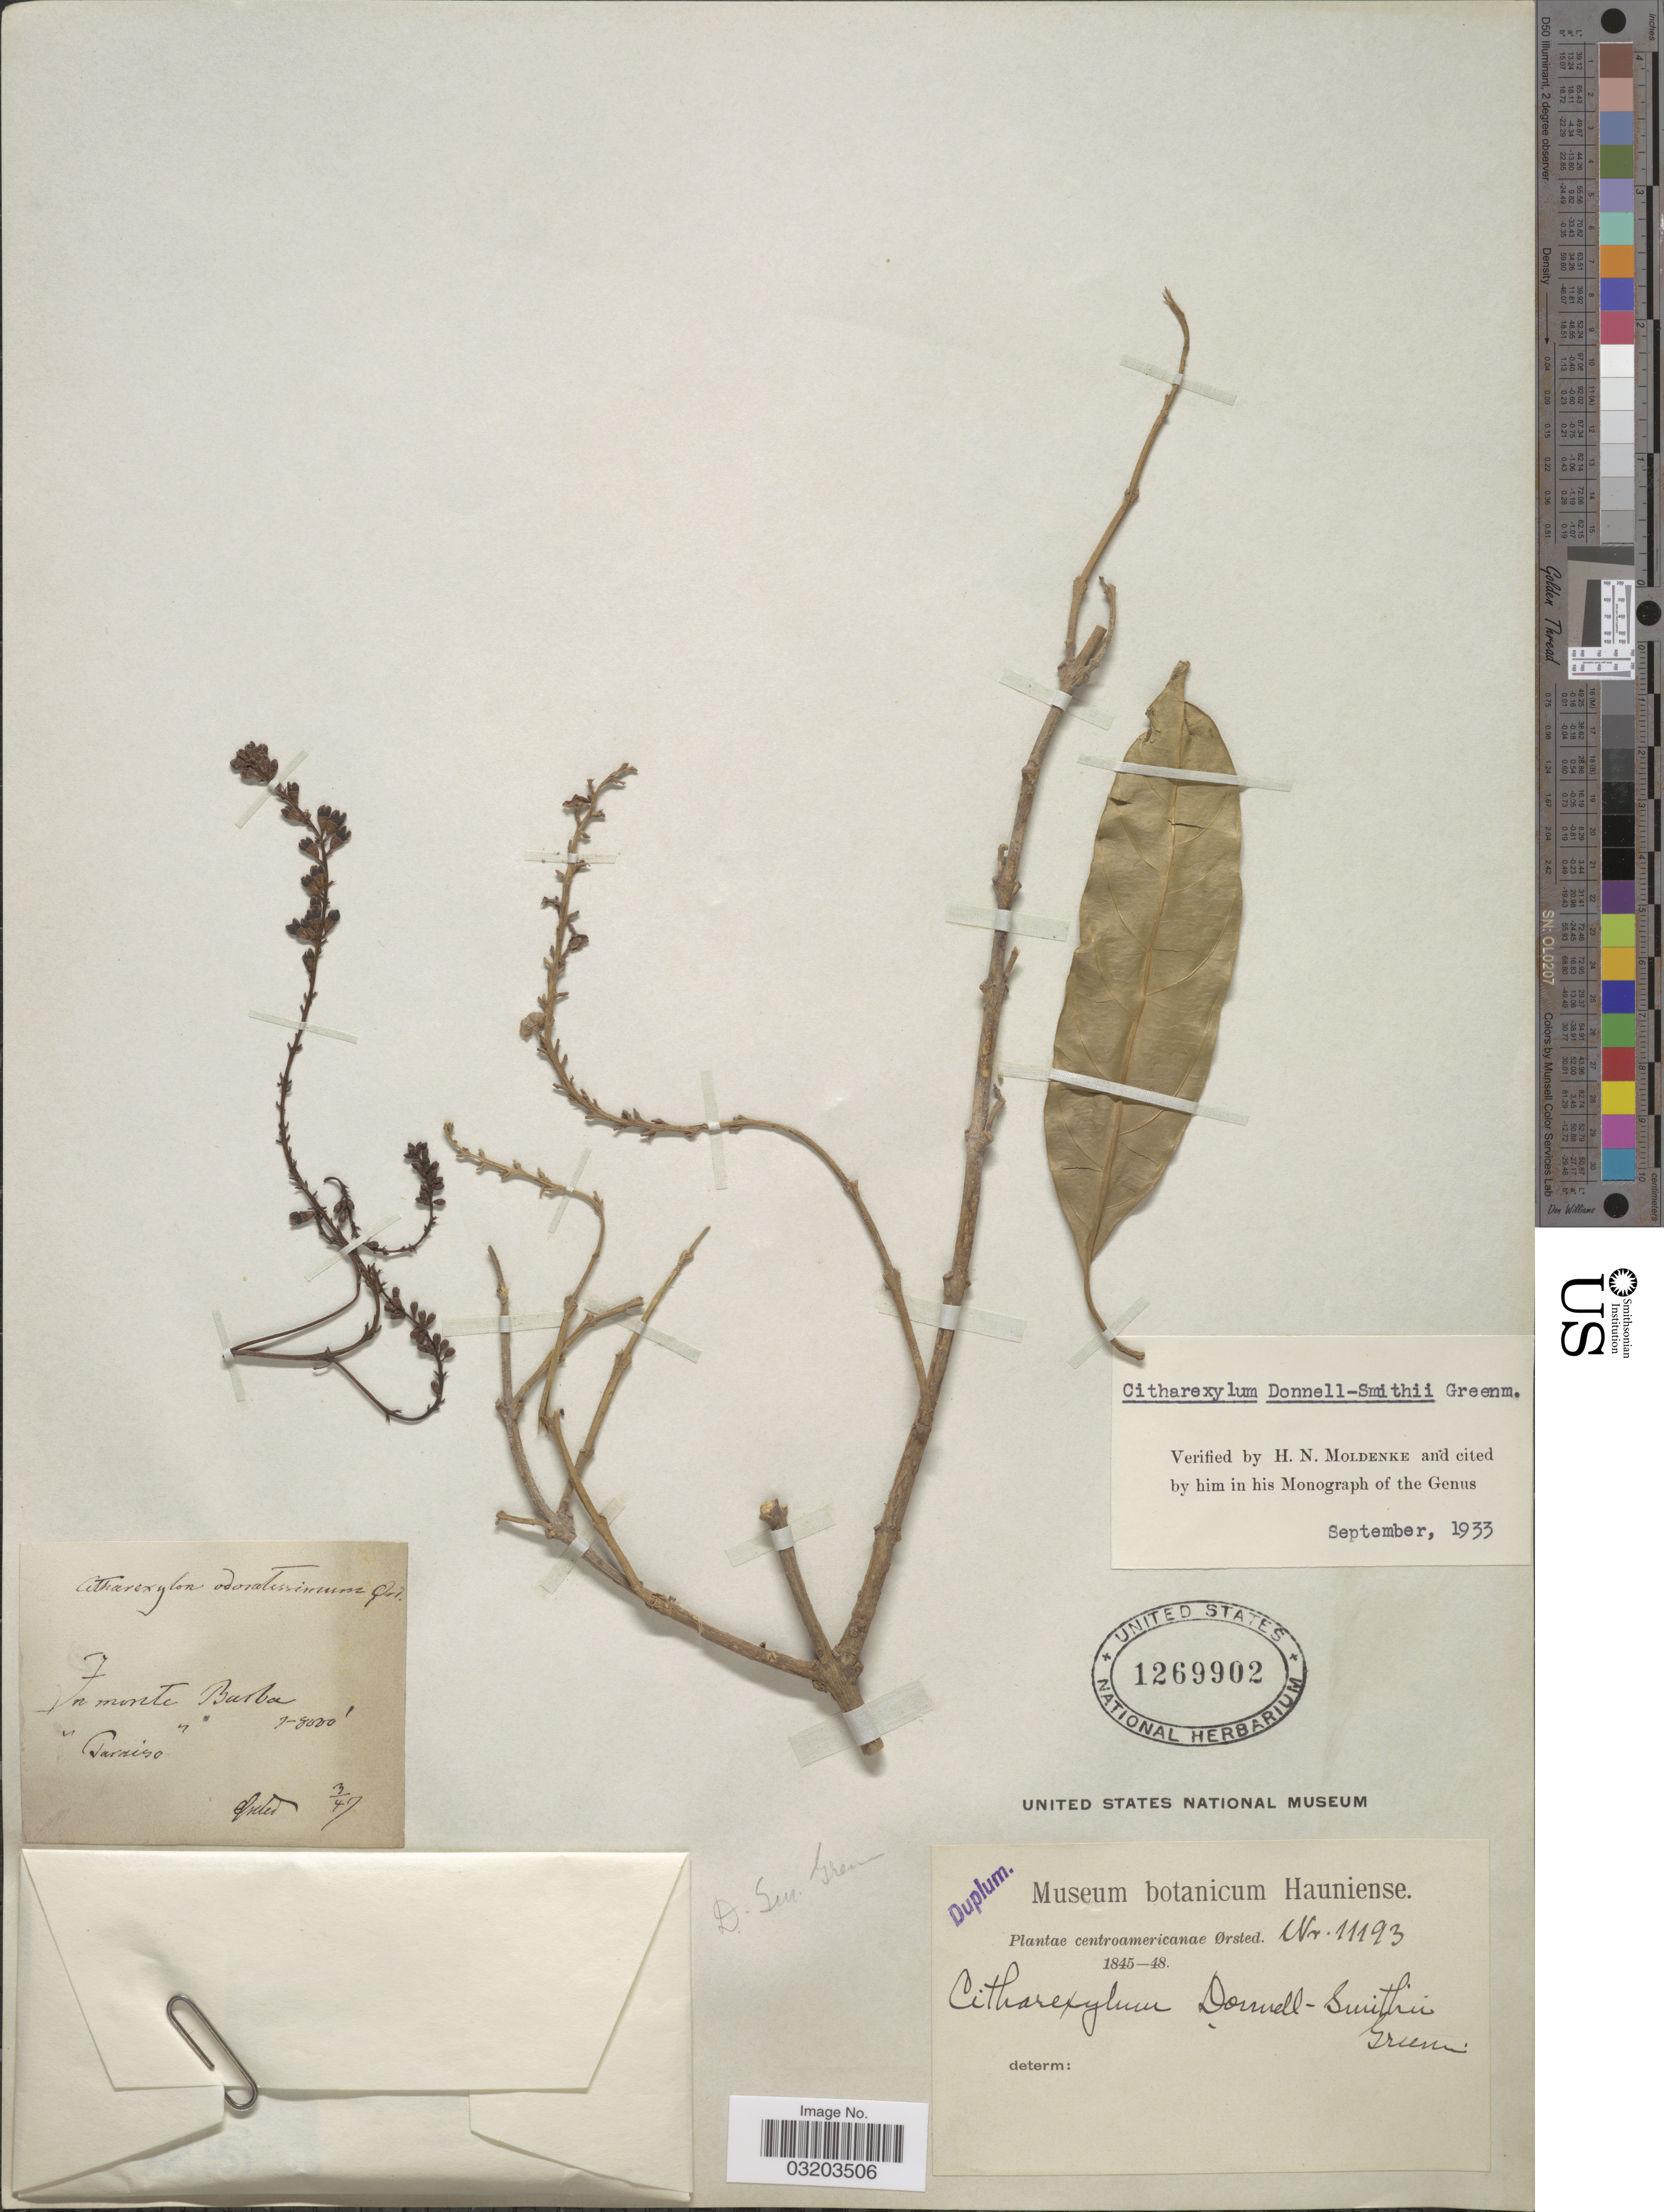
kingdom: Plantae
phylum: Tracheophyta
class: Magnoliopsida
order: Lamiales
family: Verbenaceae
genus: Citharexylum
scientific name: Citharexylum donnell-smithii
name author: Greenm.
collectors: Ørsted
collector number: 11193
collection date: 1847-03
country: Costa Rica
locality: In monte Barba. "Paraiso". Centroamericanae.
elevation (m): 2134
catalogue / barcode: US 1269902